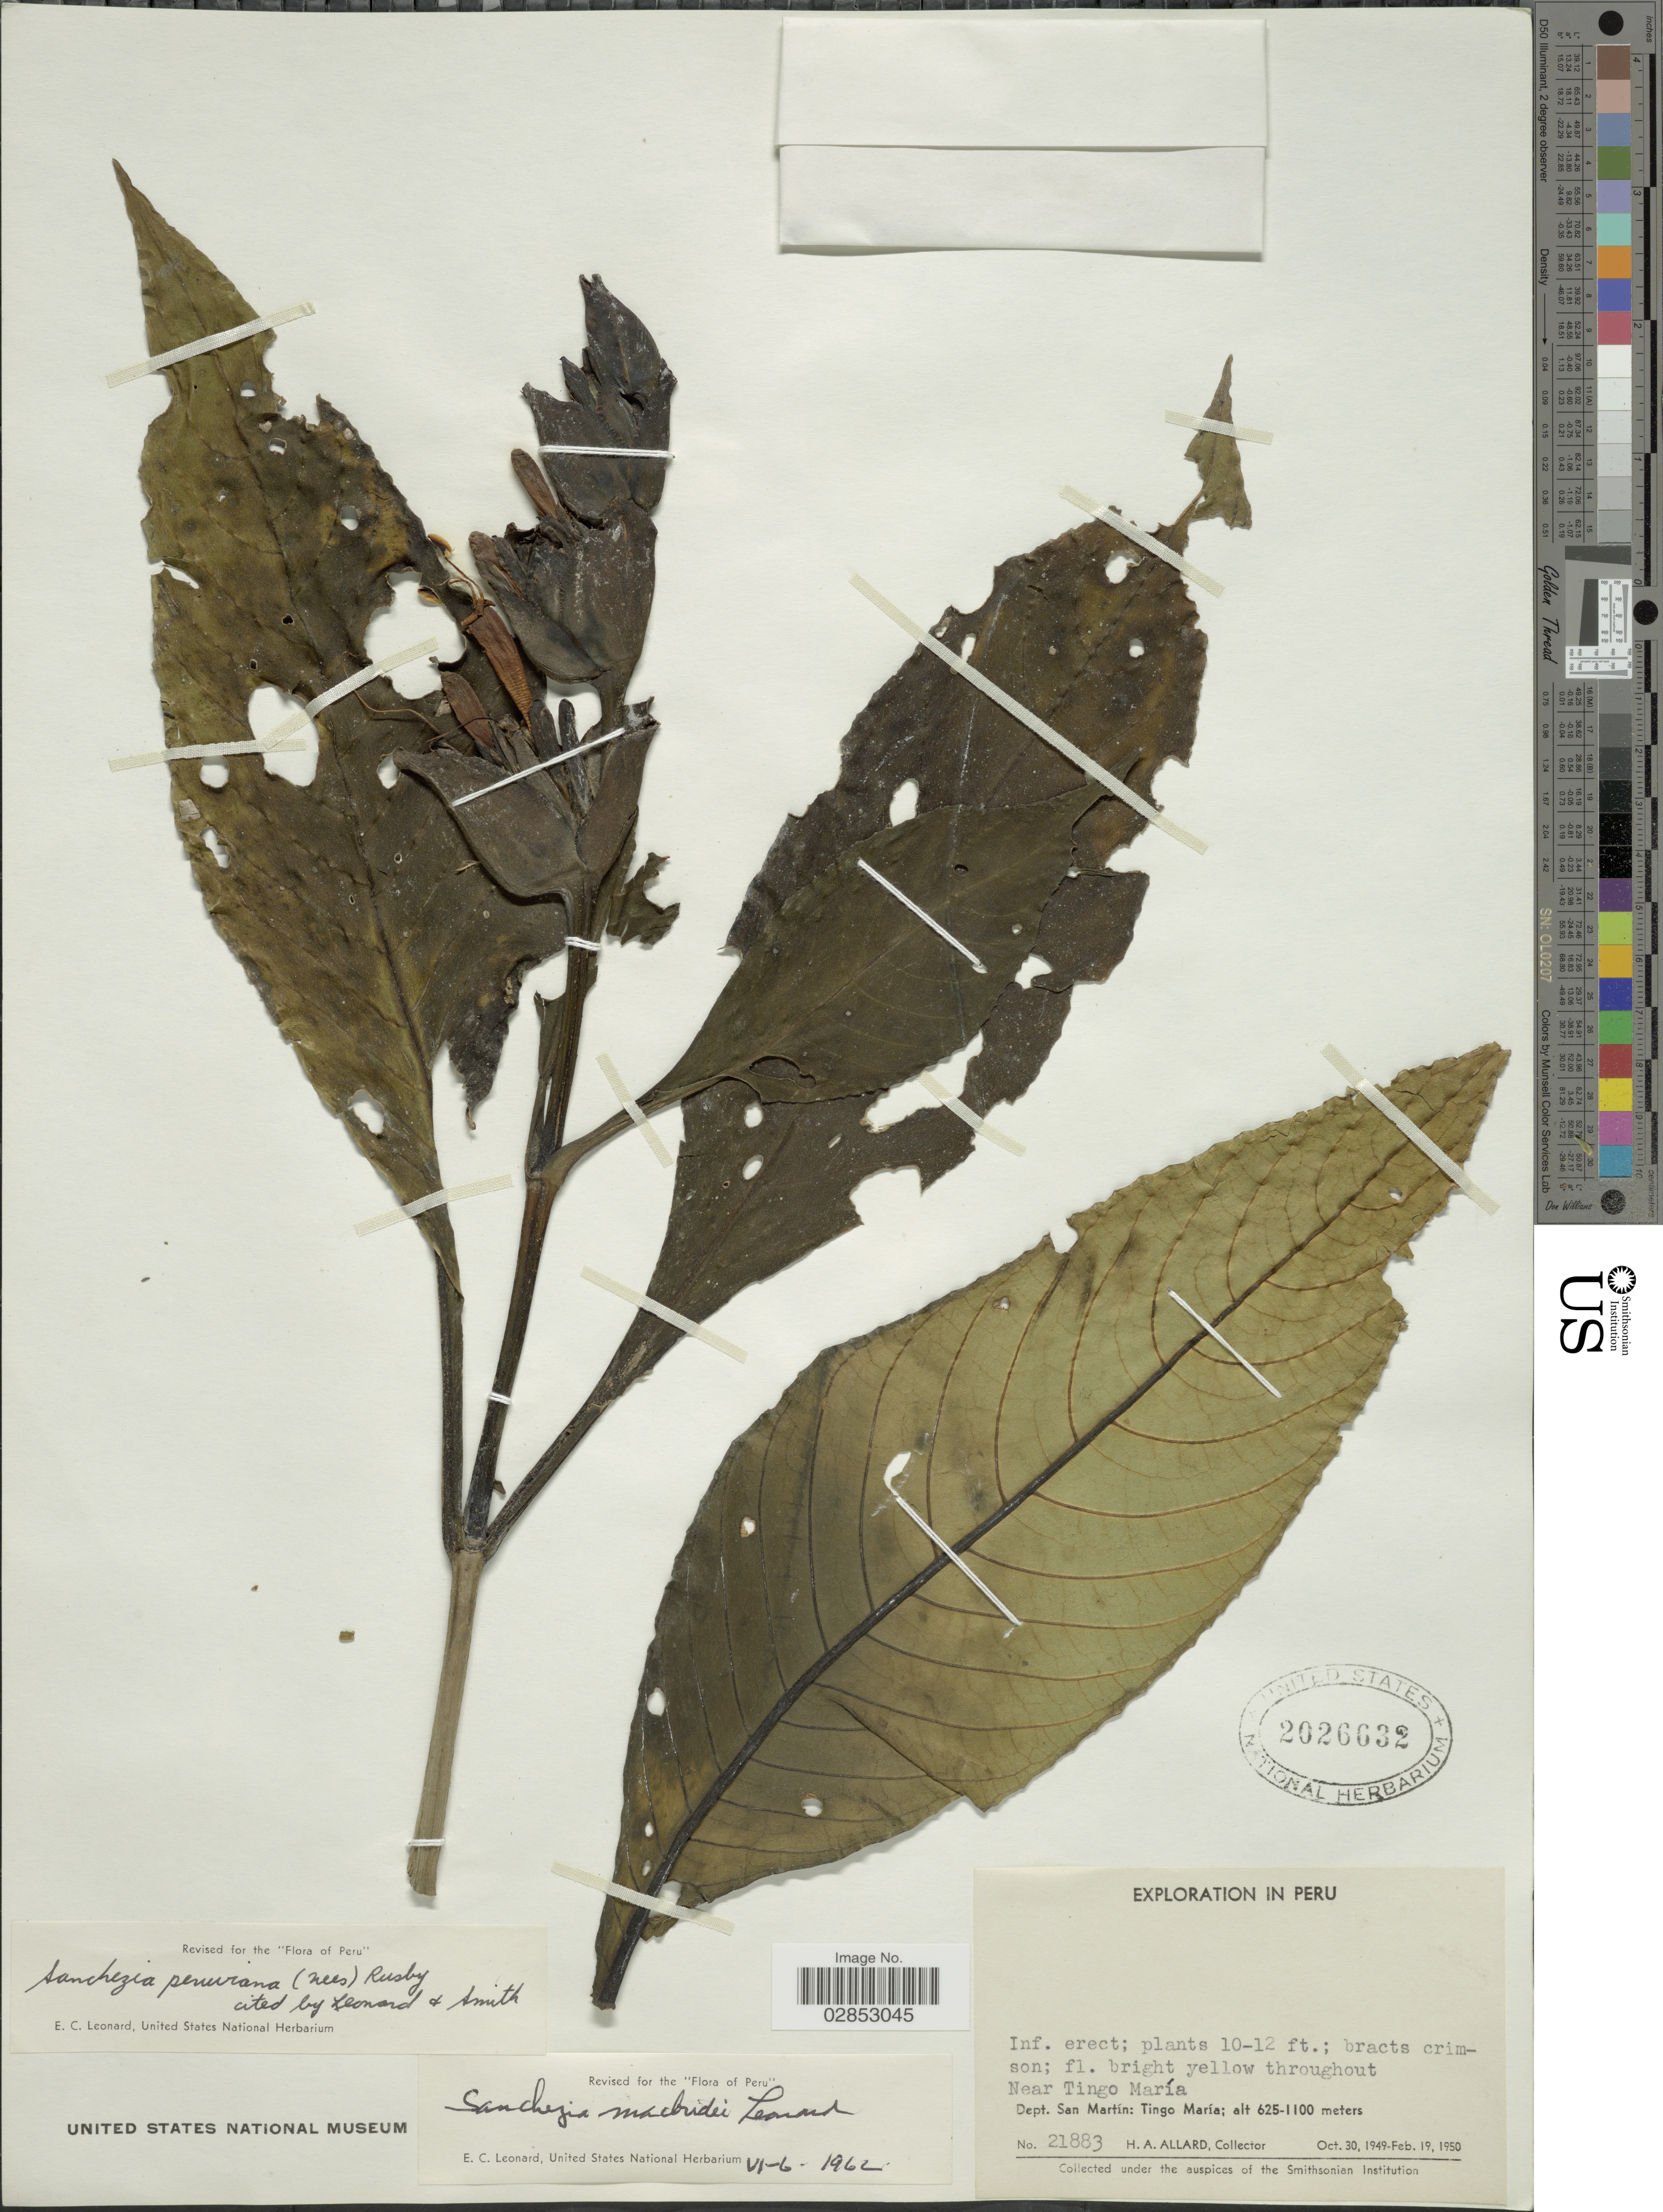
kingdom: Plantae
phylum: Tracheophyta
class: Magnoliopsida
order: Lamiales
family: Acanthaceae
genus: Sanchezia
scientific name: Sanchezia oblonga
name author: Ruiz & Pav.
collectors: H. A. Allard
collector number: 21883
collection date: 1949-10-30/1950-02-19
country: Peru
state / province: San Martín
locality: Near Tingo María, Dept. San Martín: Tingo María.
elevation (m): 625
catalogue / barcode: US 2026632